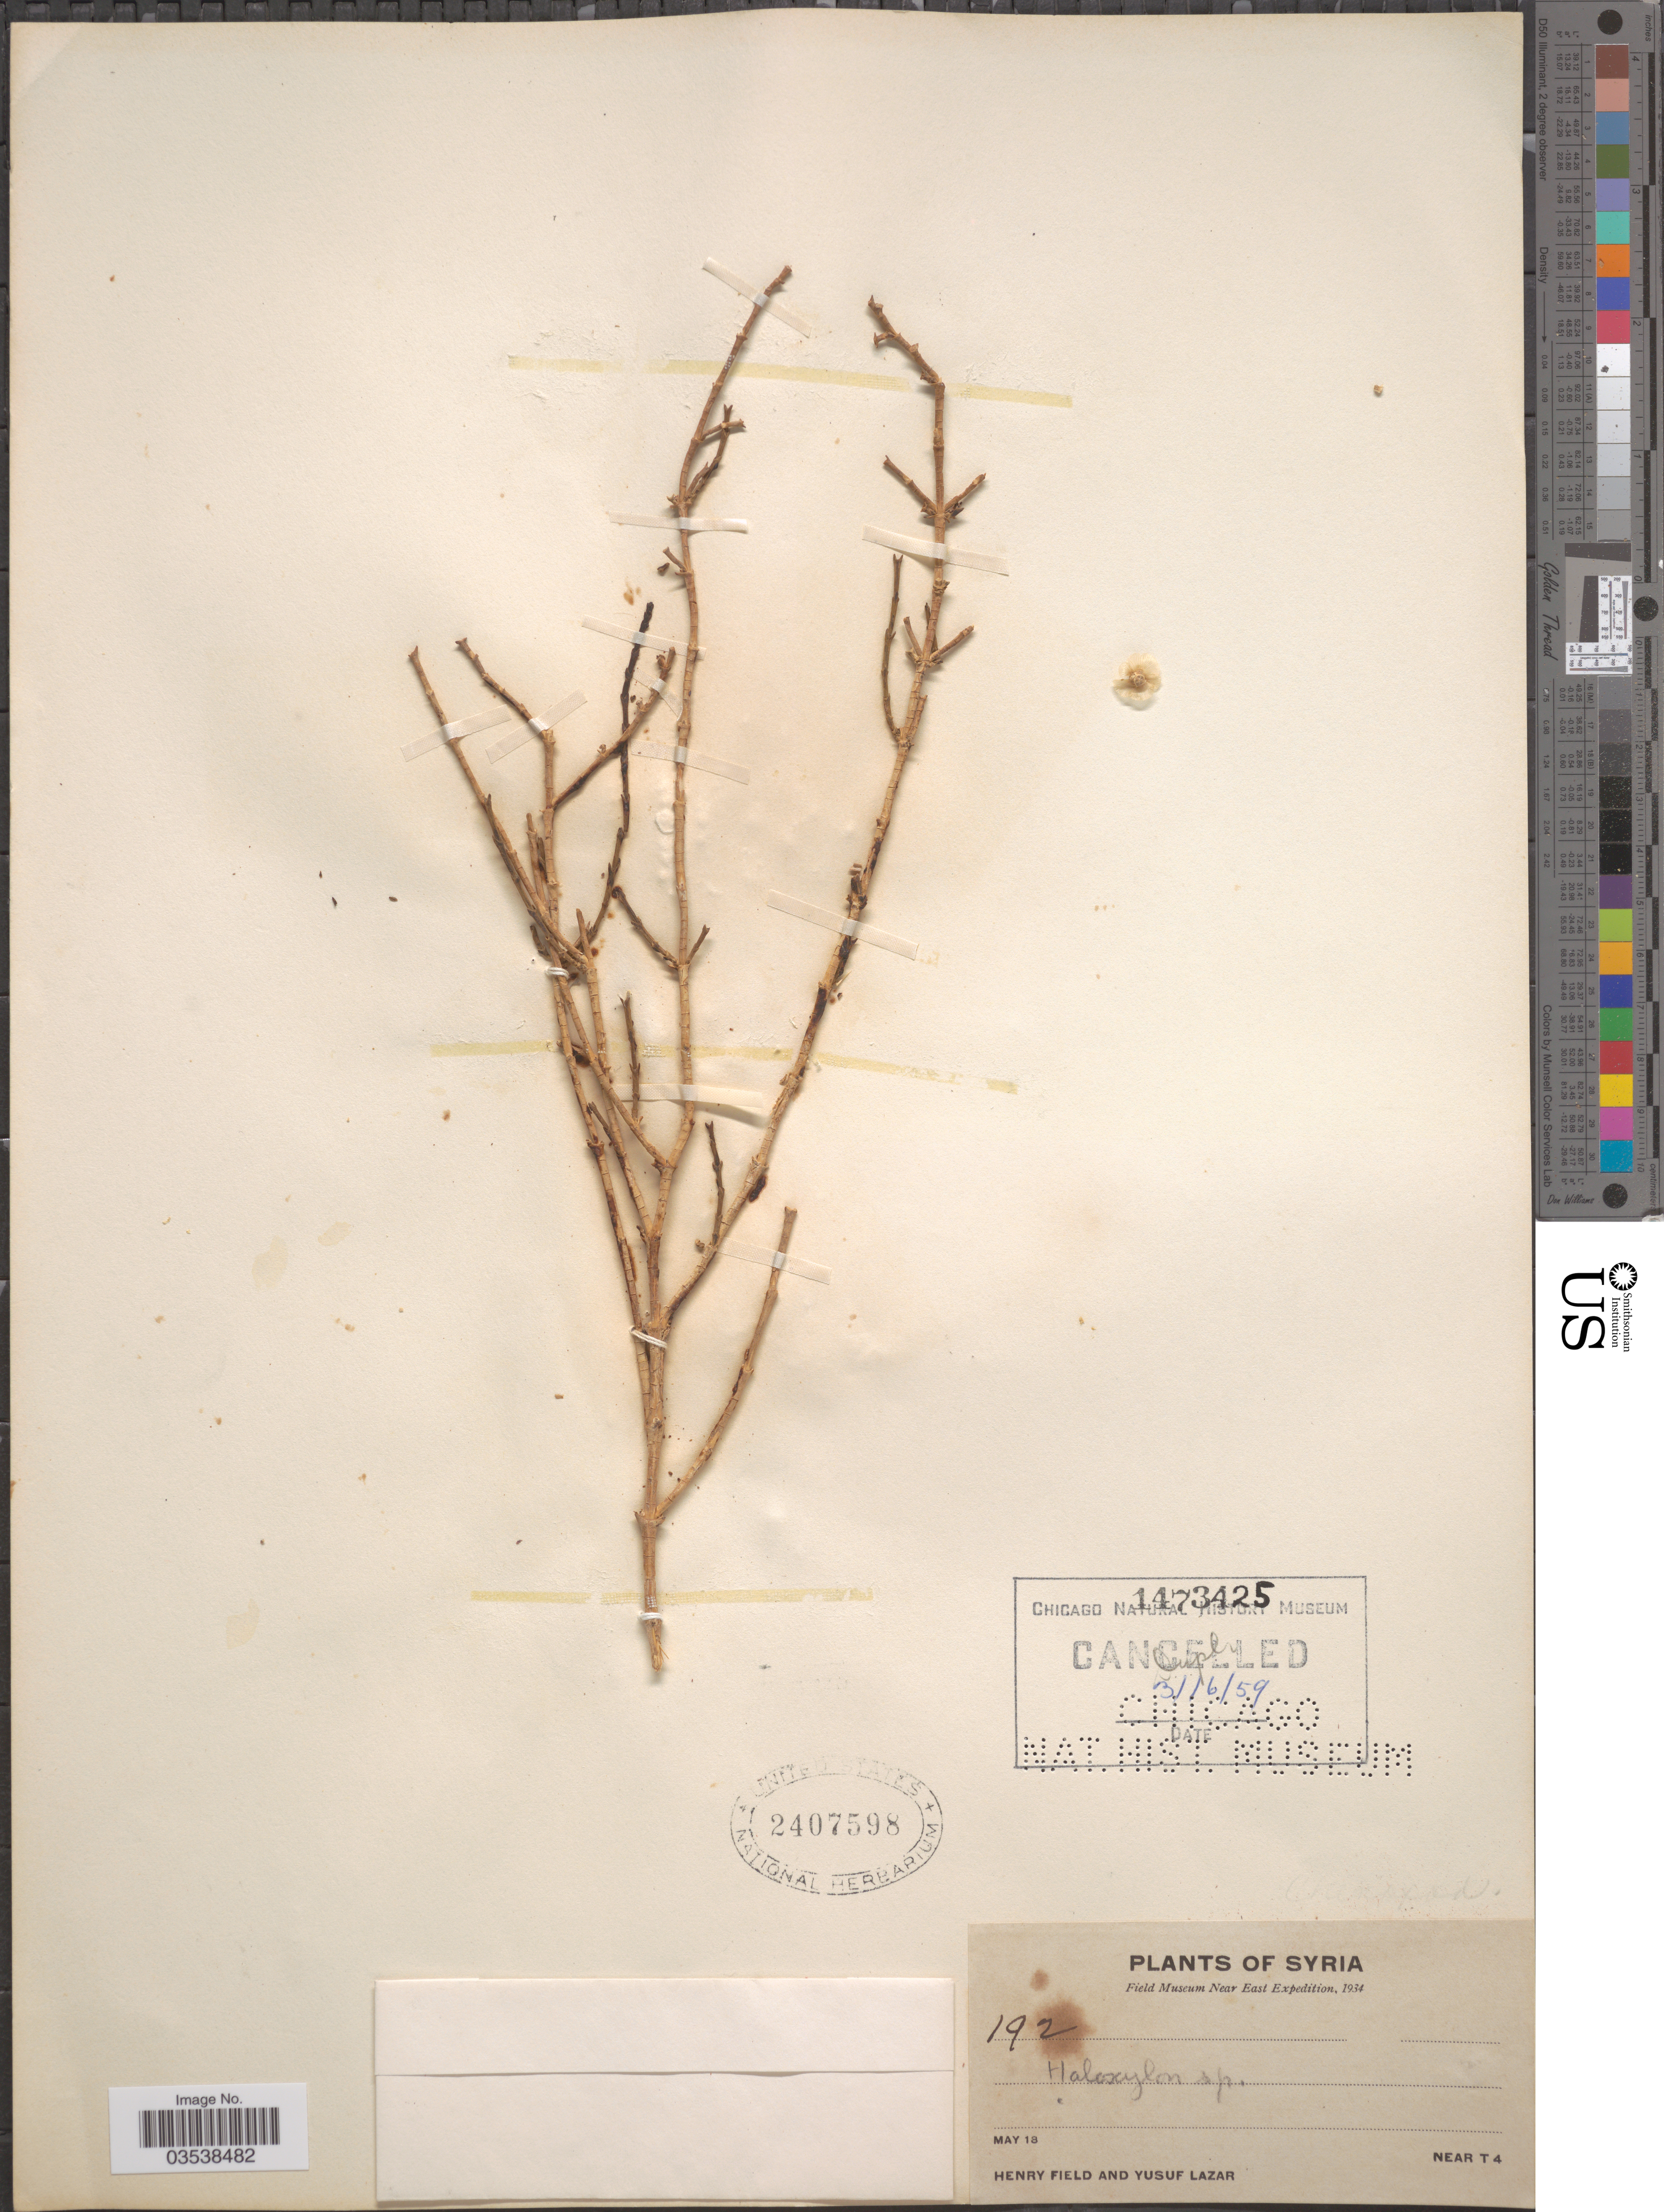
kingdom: Plantae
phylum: Tracheophyta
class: Magnoliopsida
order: Caryophyllales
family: Amaranthaceae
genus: Haloxylon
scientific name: Haloxylon sp.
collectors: H. Field & Y. Lazar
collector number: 192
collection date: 1934-05-18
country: Syria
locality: Near T 4.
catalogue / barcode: US 2407598